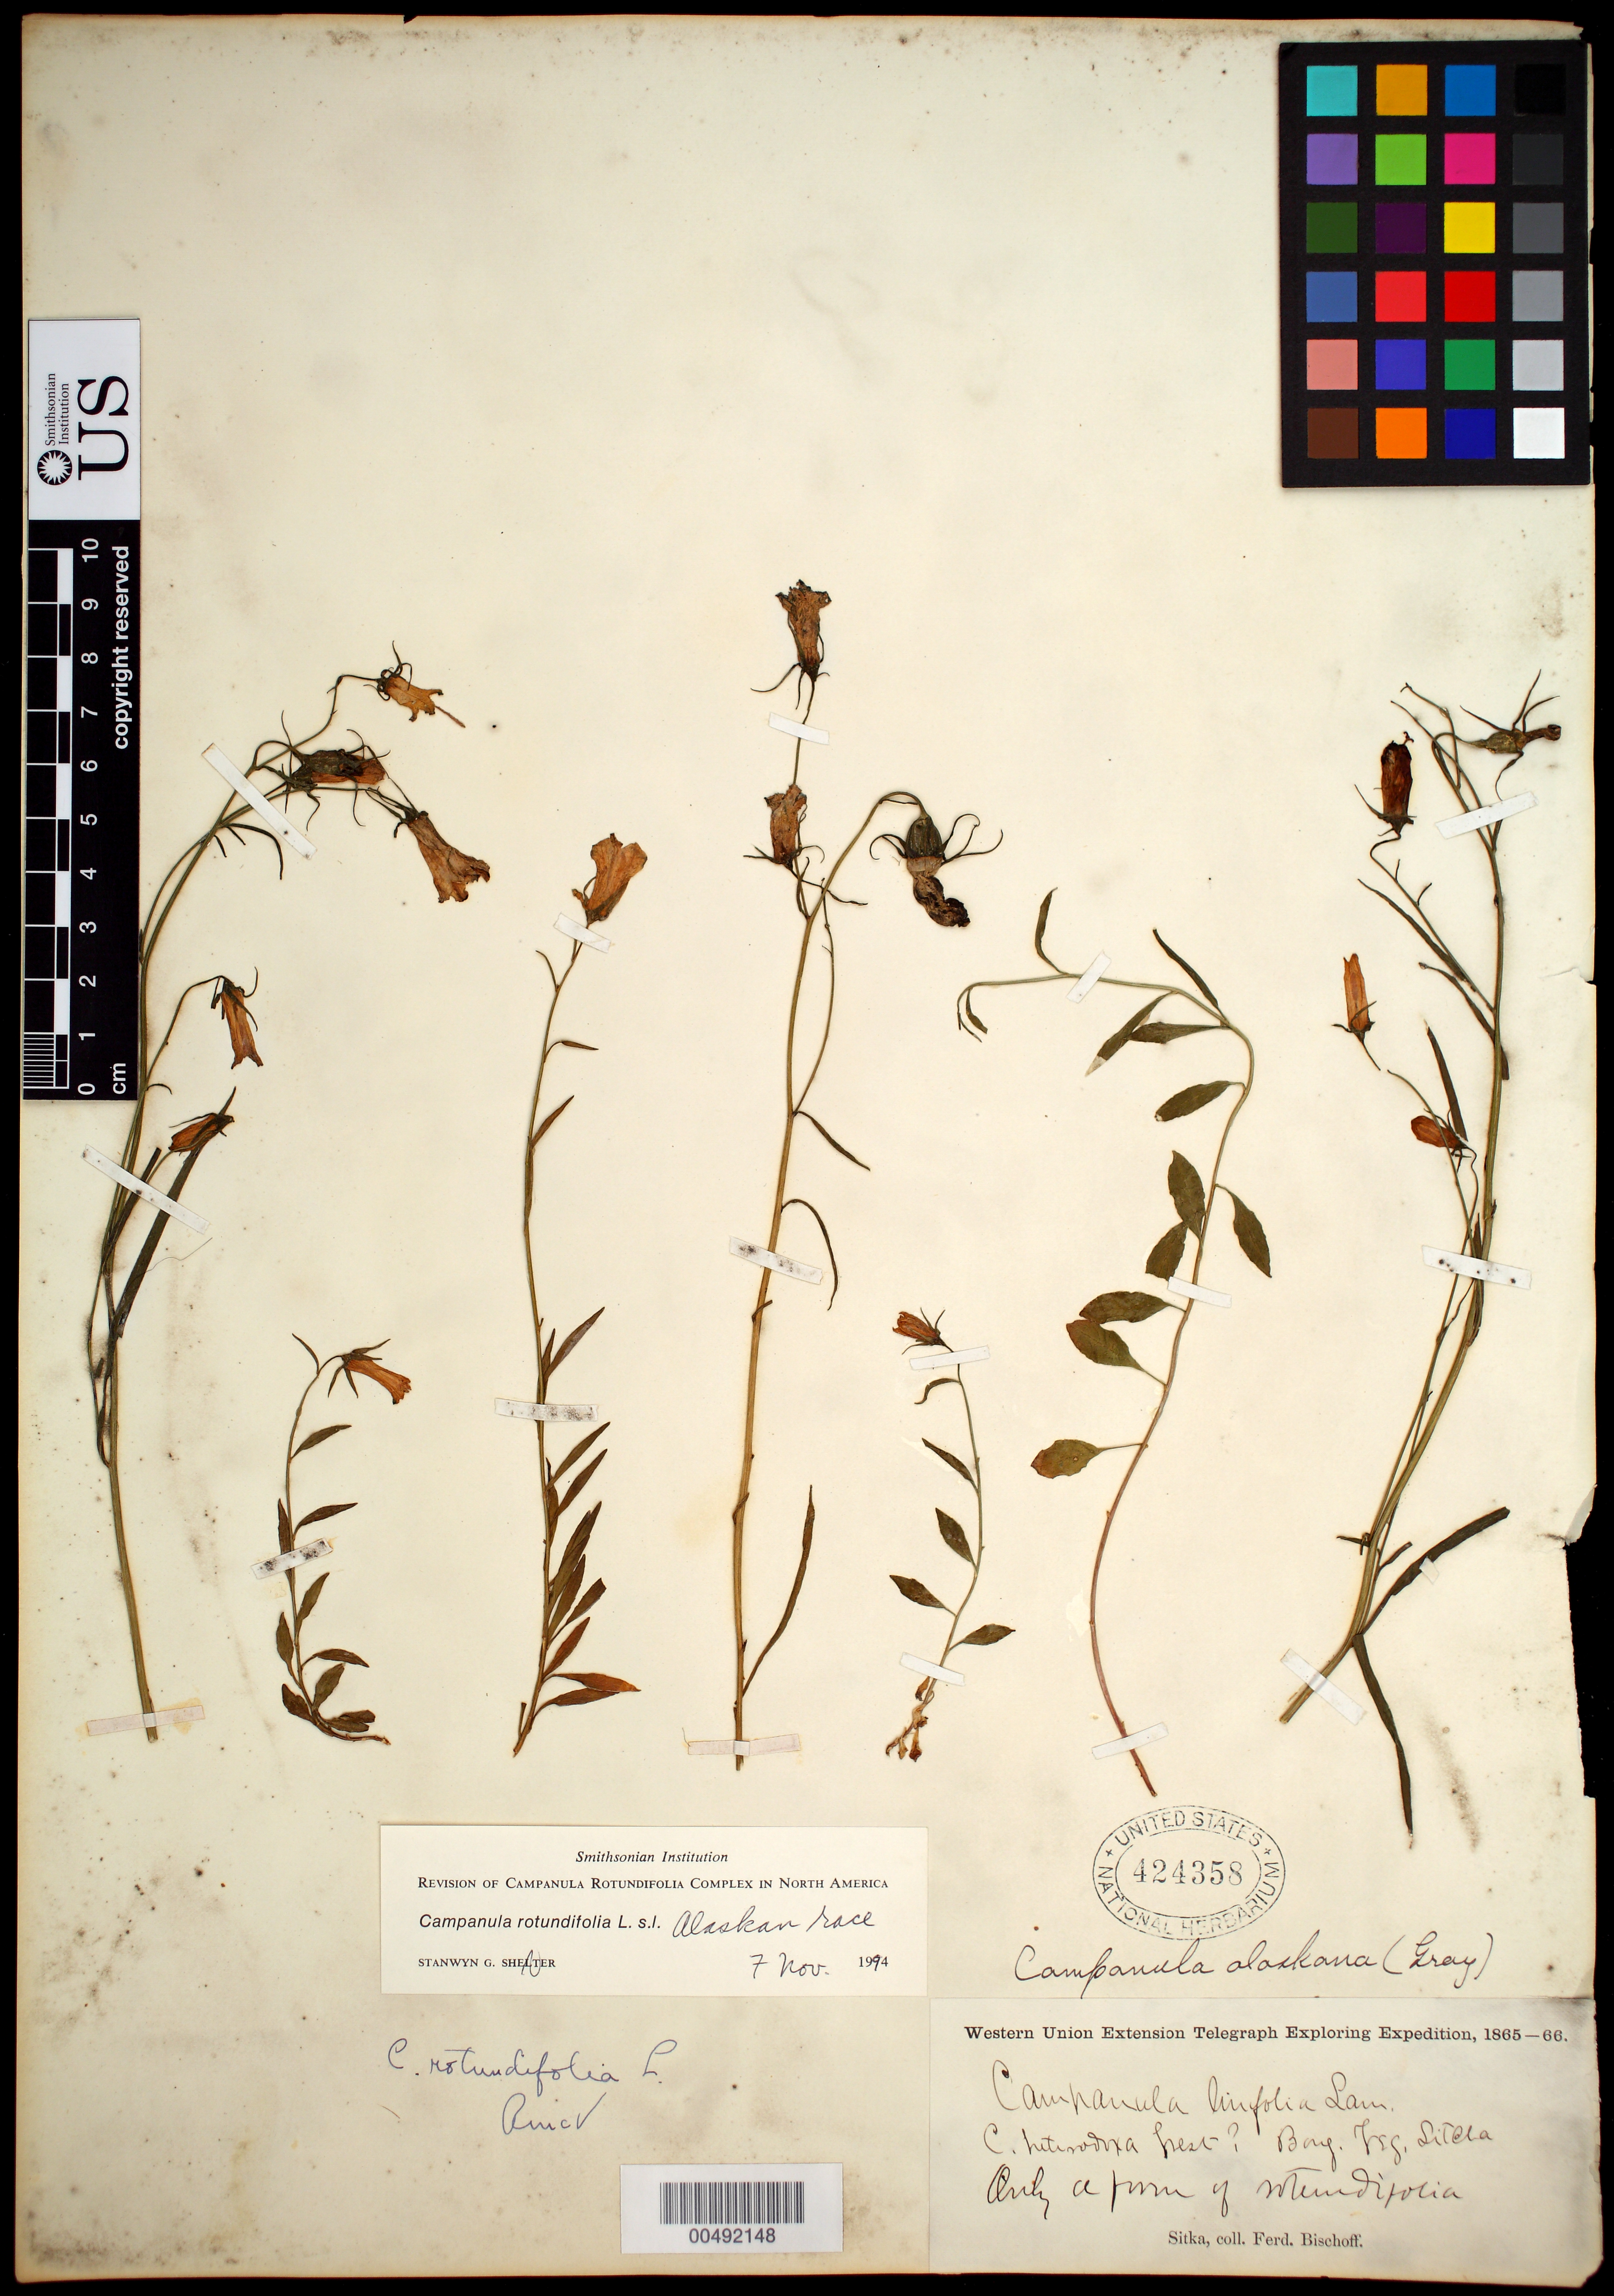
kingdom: Plantae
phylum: Tracheophyta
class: Magnoliopsida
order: Asterales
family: Campanulaceae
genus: Campanula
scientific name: Campanula rotundifolia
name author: L.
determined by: McVaugh, R.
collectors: F. Bischoff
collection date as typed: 1865 to -- --- 1866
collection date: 1865/1866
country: United States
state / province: Alaska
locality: Bong. Veg. Sitcha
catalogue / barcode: US 424358